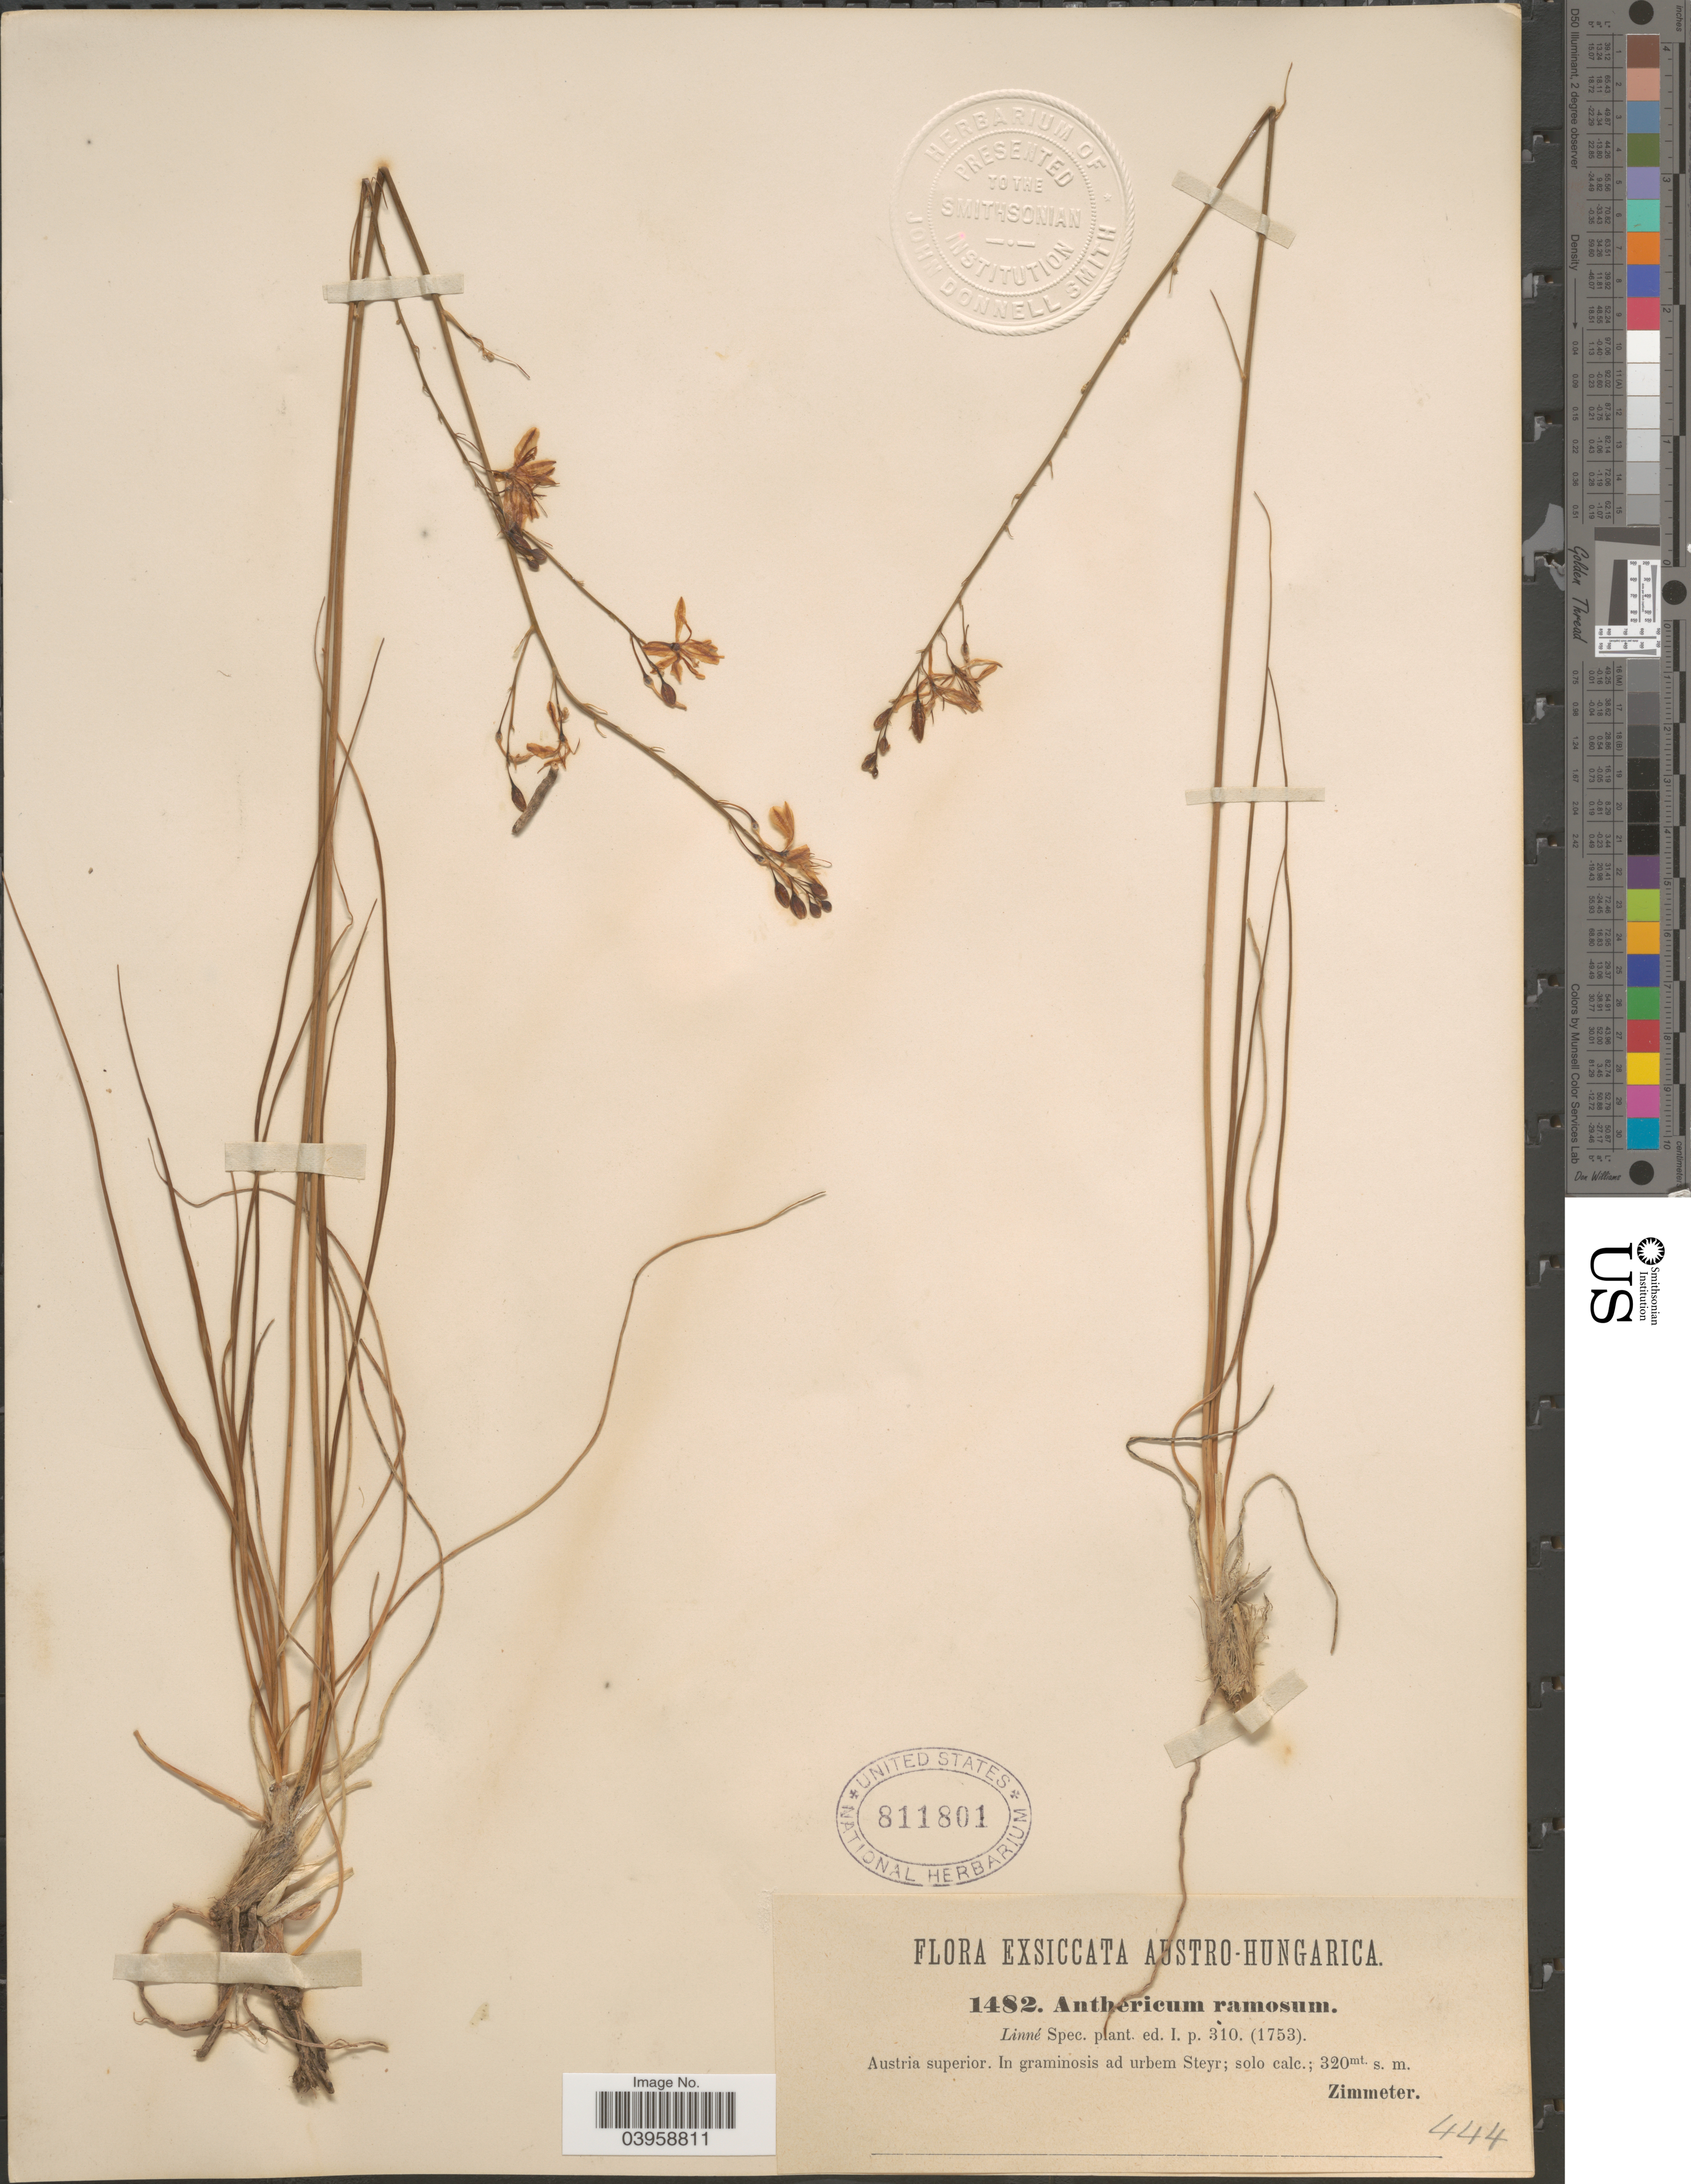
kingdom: Plantae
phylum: Tracheophyta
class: Liliopsida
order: Asparagales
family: Asparagaceae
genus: Anthericum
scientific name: Anthericum ramosum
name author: L.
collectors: A. Zimmeter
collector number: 1482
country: Austria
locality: Austro-Hungarica. Austria superior. In graminosis ad urbem Steyr.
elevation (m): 320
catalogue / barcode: US 811801